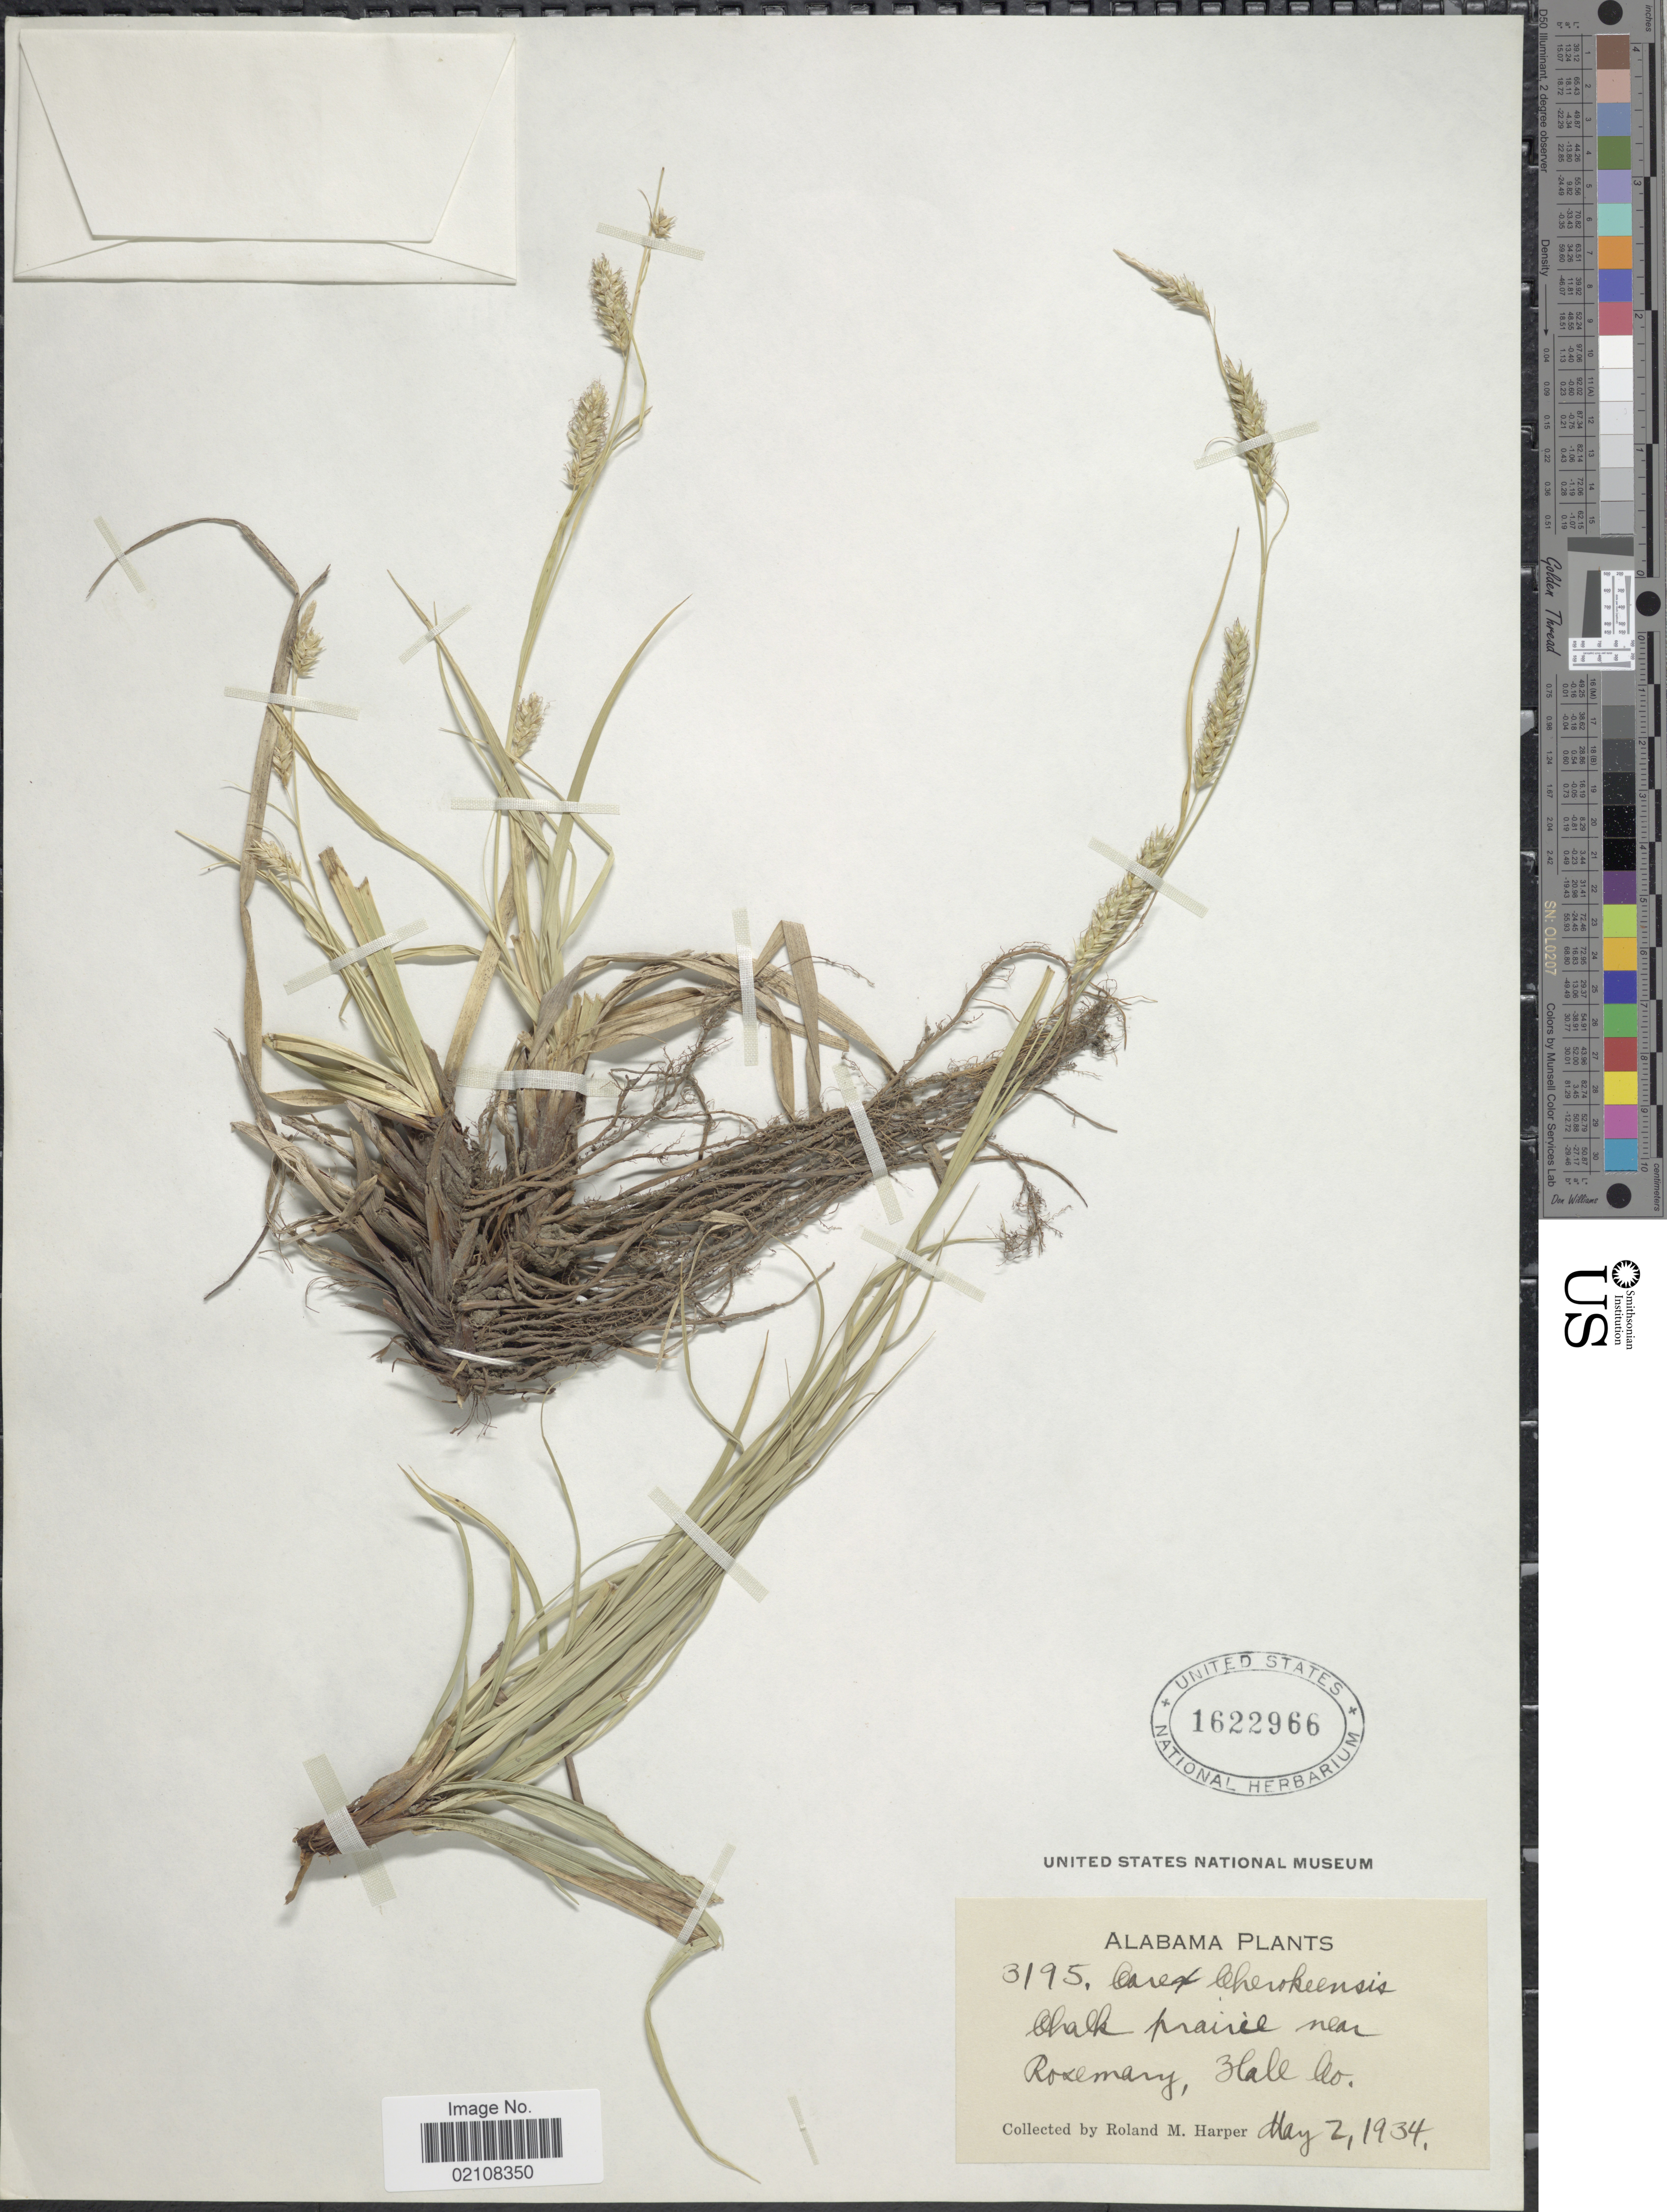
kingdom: Plantae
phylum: Tracheophyta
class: Liliopsida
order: Poales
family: Cyperaceae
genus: Carex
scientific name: Carex cherokeensis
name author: Schwein.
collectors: R. M. Harper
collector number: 3195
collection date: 1934-05-02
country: United States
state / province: Alabama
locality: Chalk prairie near Rosemary, Hale Co.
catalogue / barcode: US 1622966